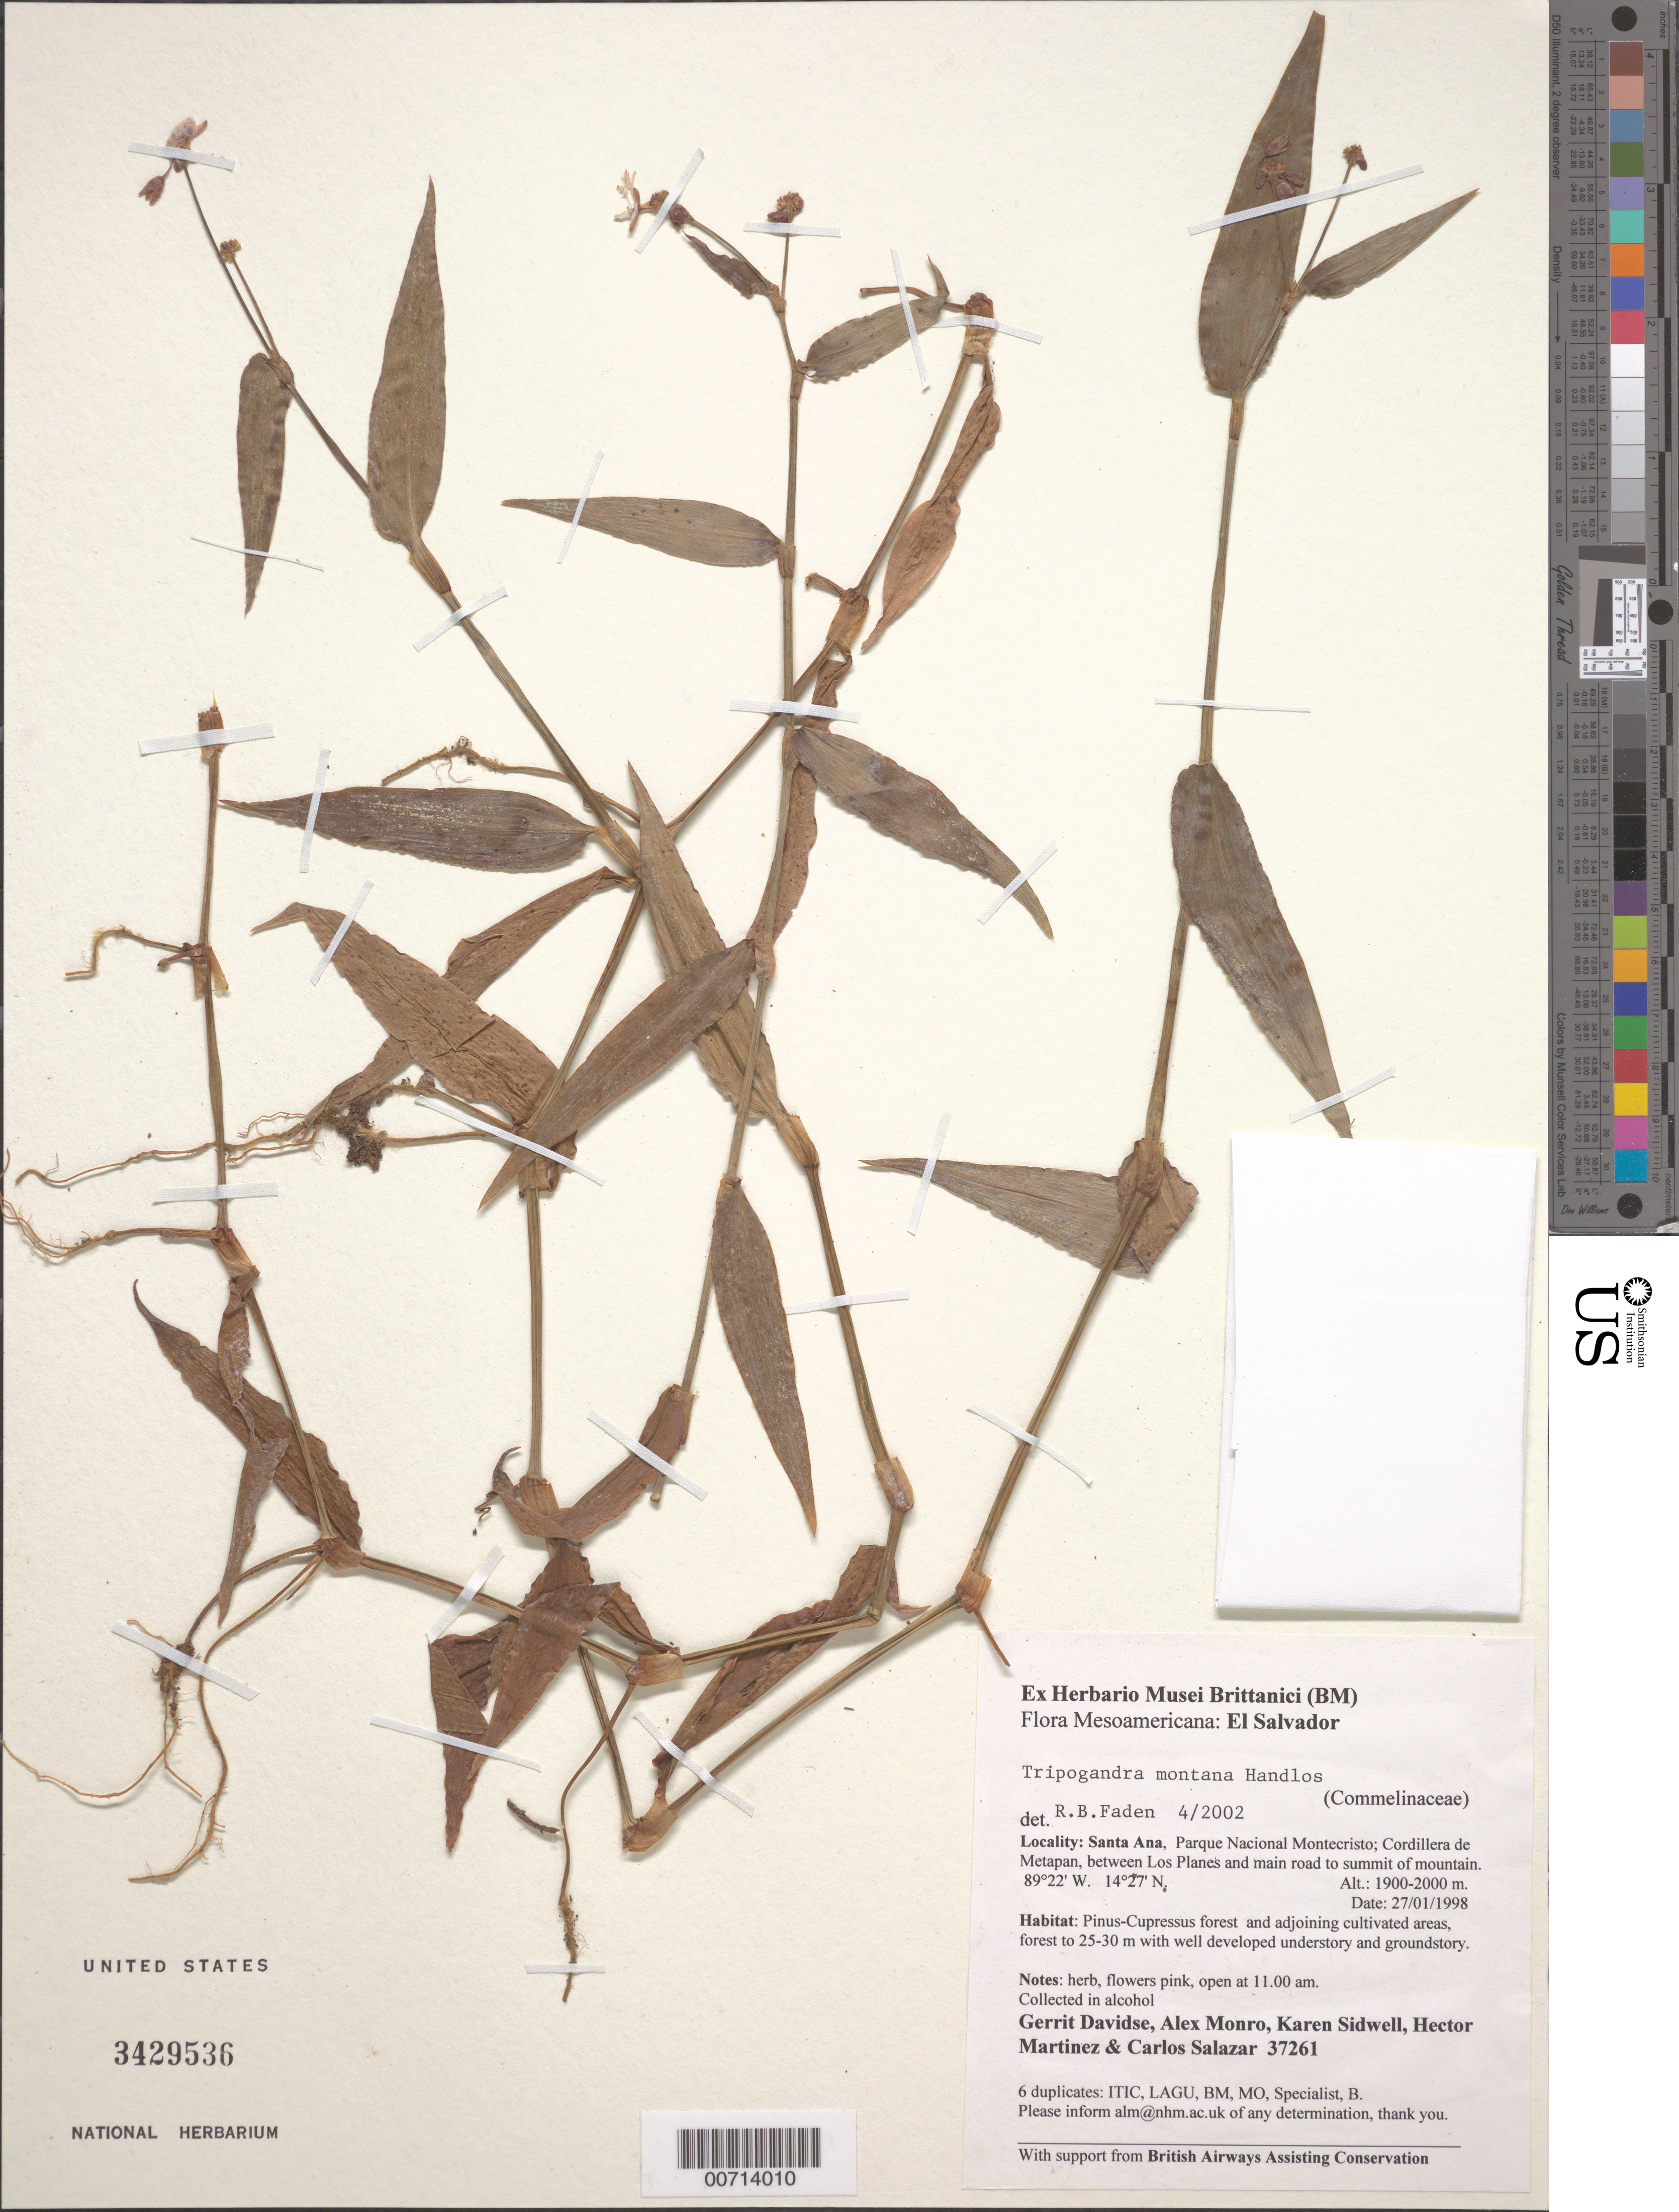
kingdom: Plantae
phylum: Tracheophyta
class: Liliopsida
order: Commelinales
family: Commelinaceae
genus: Tripogandra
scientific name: Tripogandra montana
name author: Handlos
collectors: G. Davidse, A. Monro, K. Sidwell, H. Martinez & C. Salazar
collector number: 37261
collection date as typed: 27 Jan 1998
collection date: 1998-01-27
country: El Salvador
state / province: Santa Ana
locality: Parque Nacional Montecristo, Cordillera de Metapan, between Los Planes and main road to summit of mountain.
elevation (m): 1900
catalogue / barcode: US 3429536